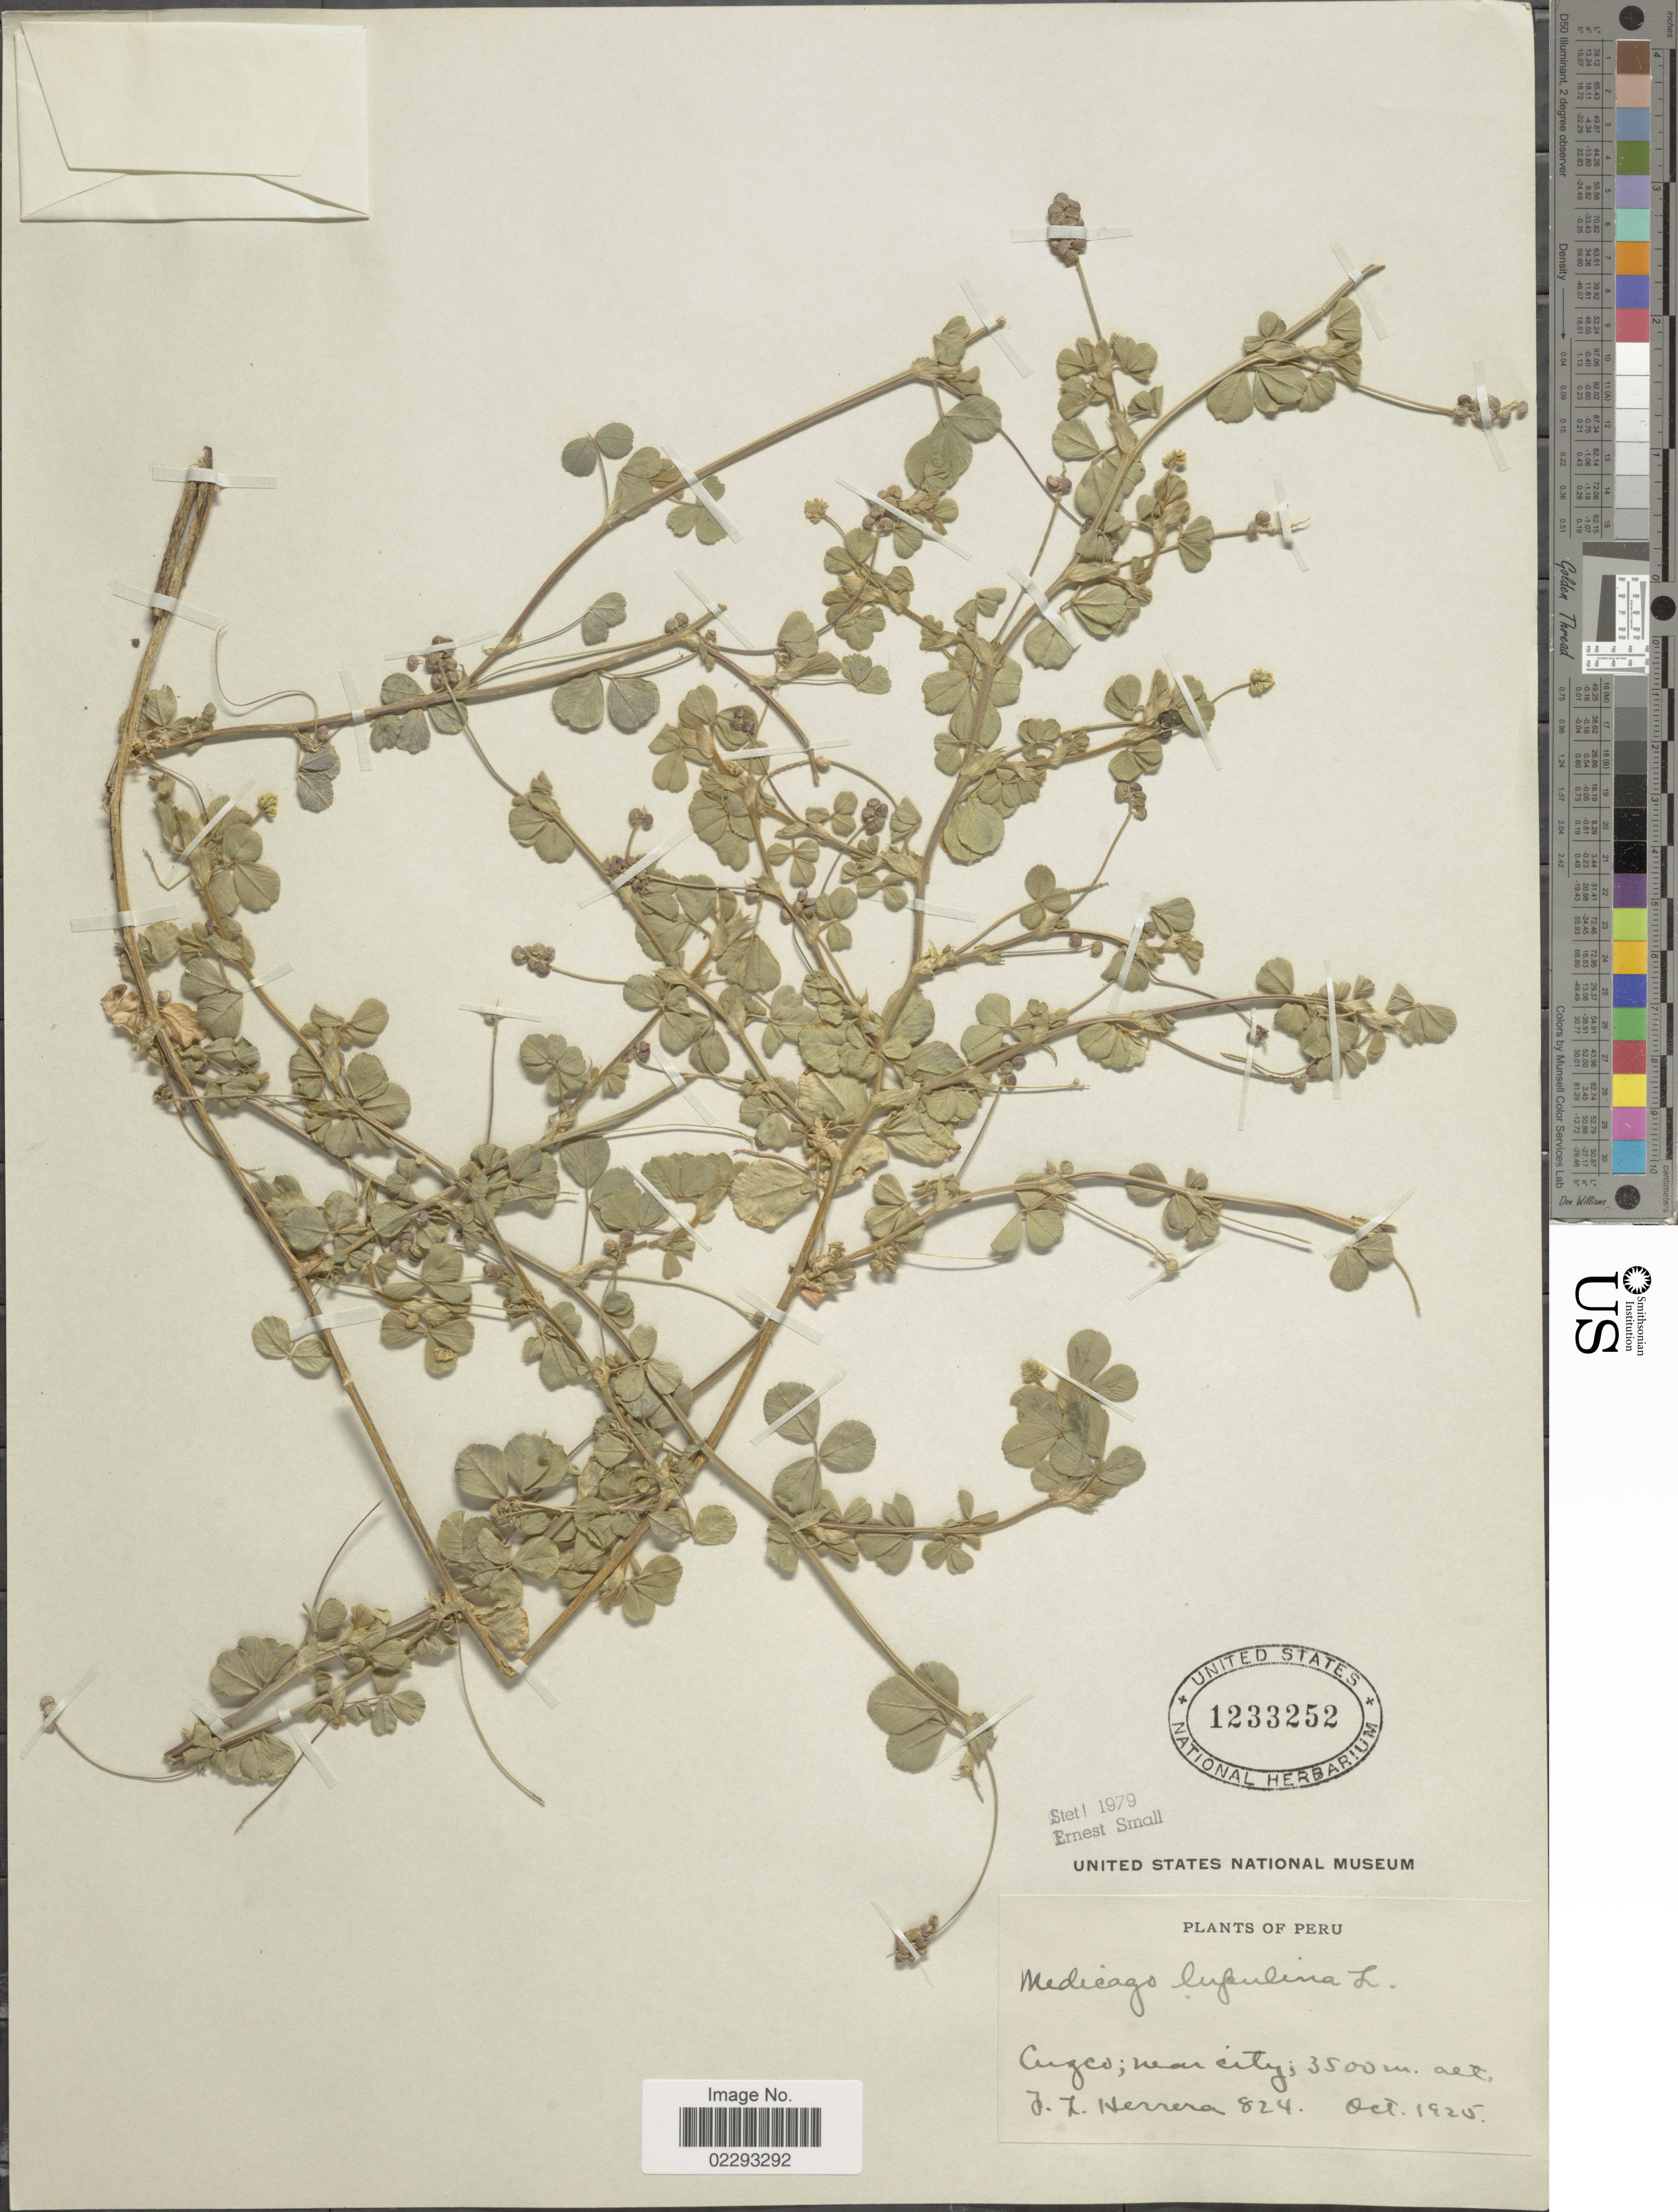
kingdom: Plantae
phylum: Tracheophyta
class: Magnoliopsida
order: Fabales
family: Fabaceae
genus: Medicago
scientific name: Medicago lupulina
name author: L.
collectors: J. L. Herrera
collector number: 824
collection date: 1925-10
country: Peru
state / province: Cusco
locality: Cizco; near city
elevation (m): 3500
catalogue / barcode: US 1233252